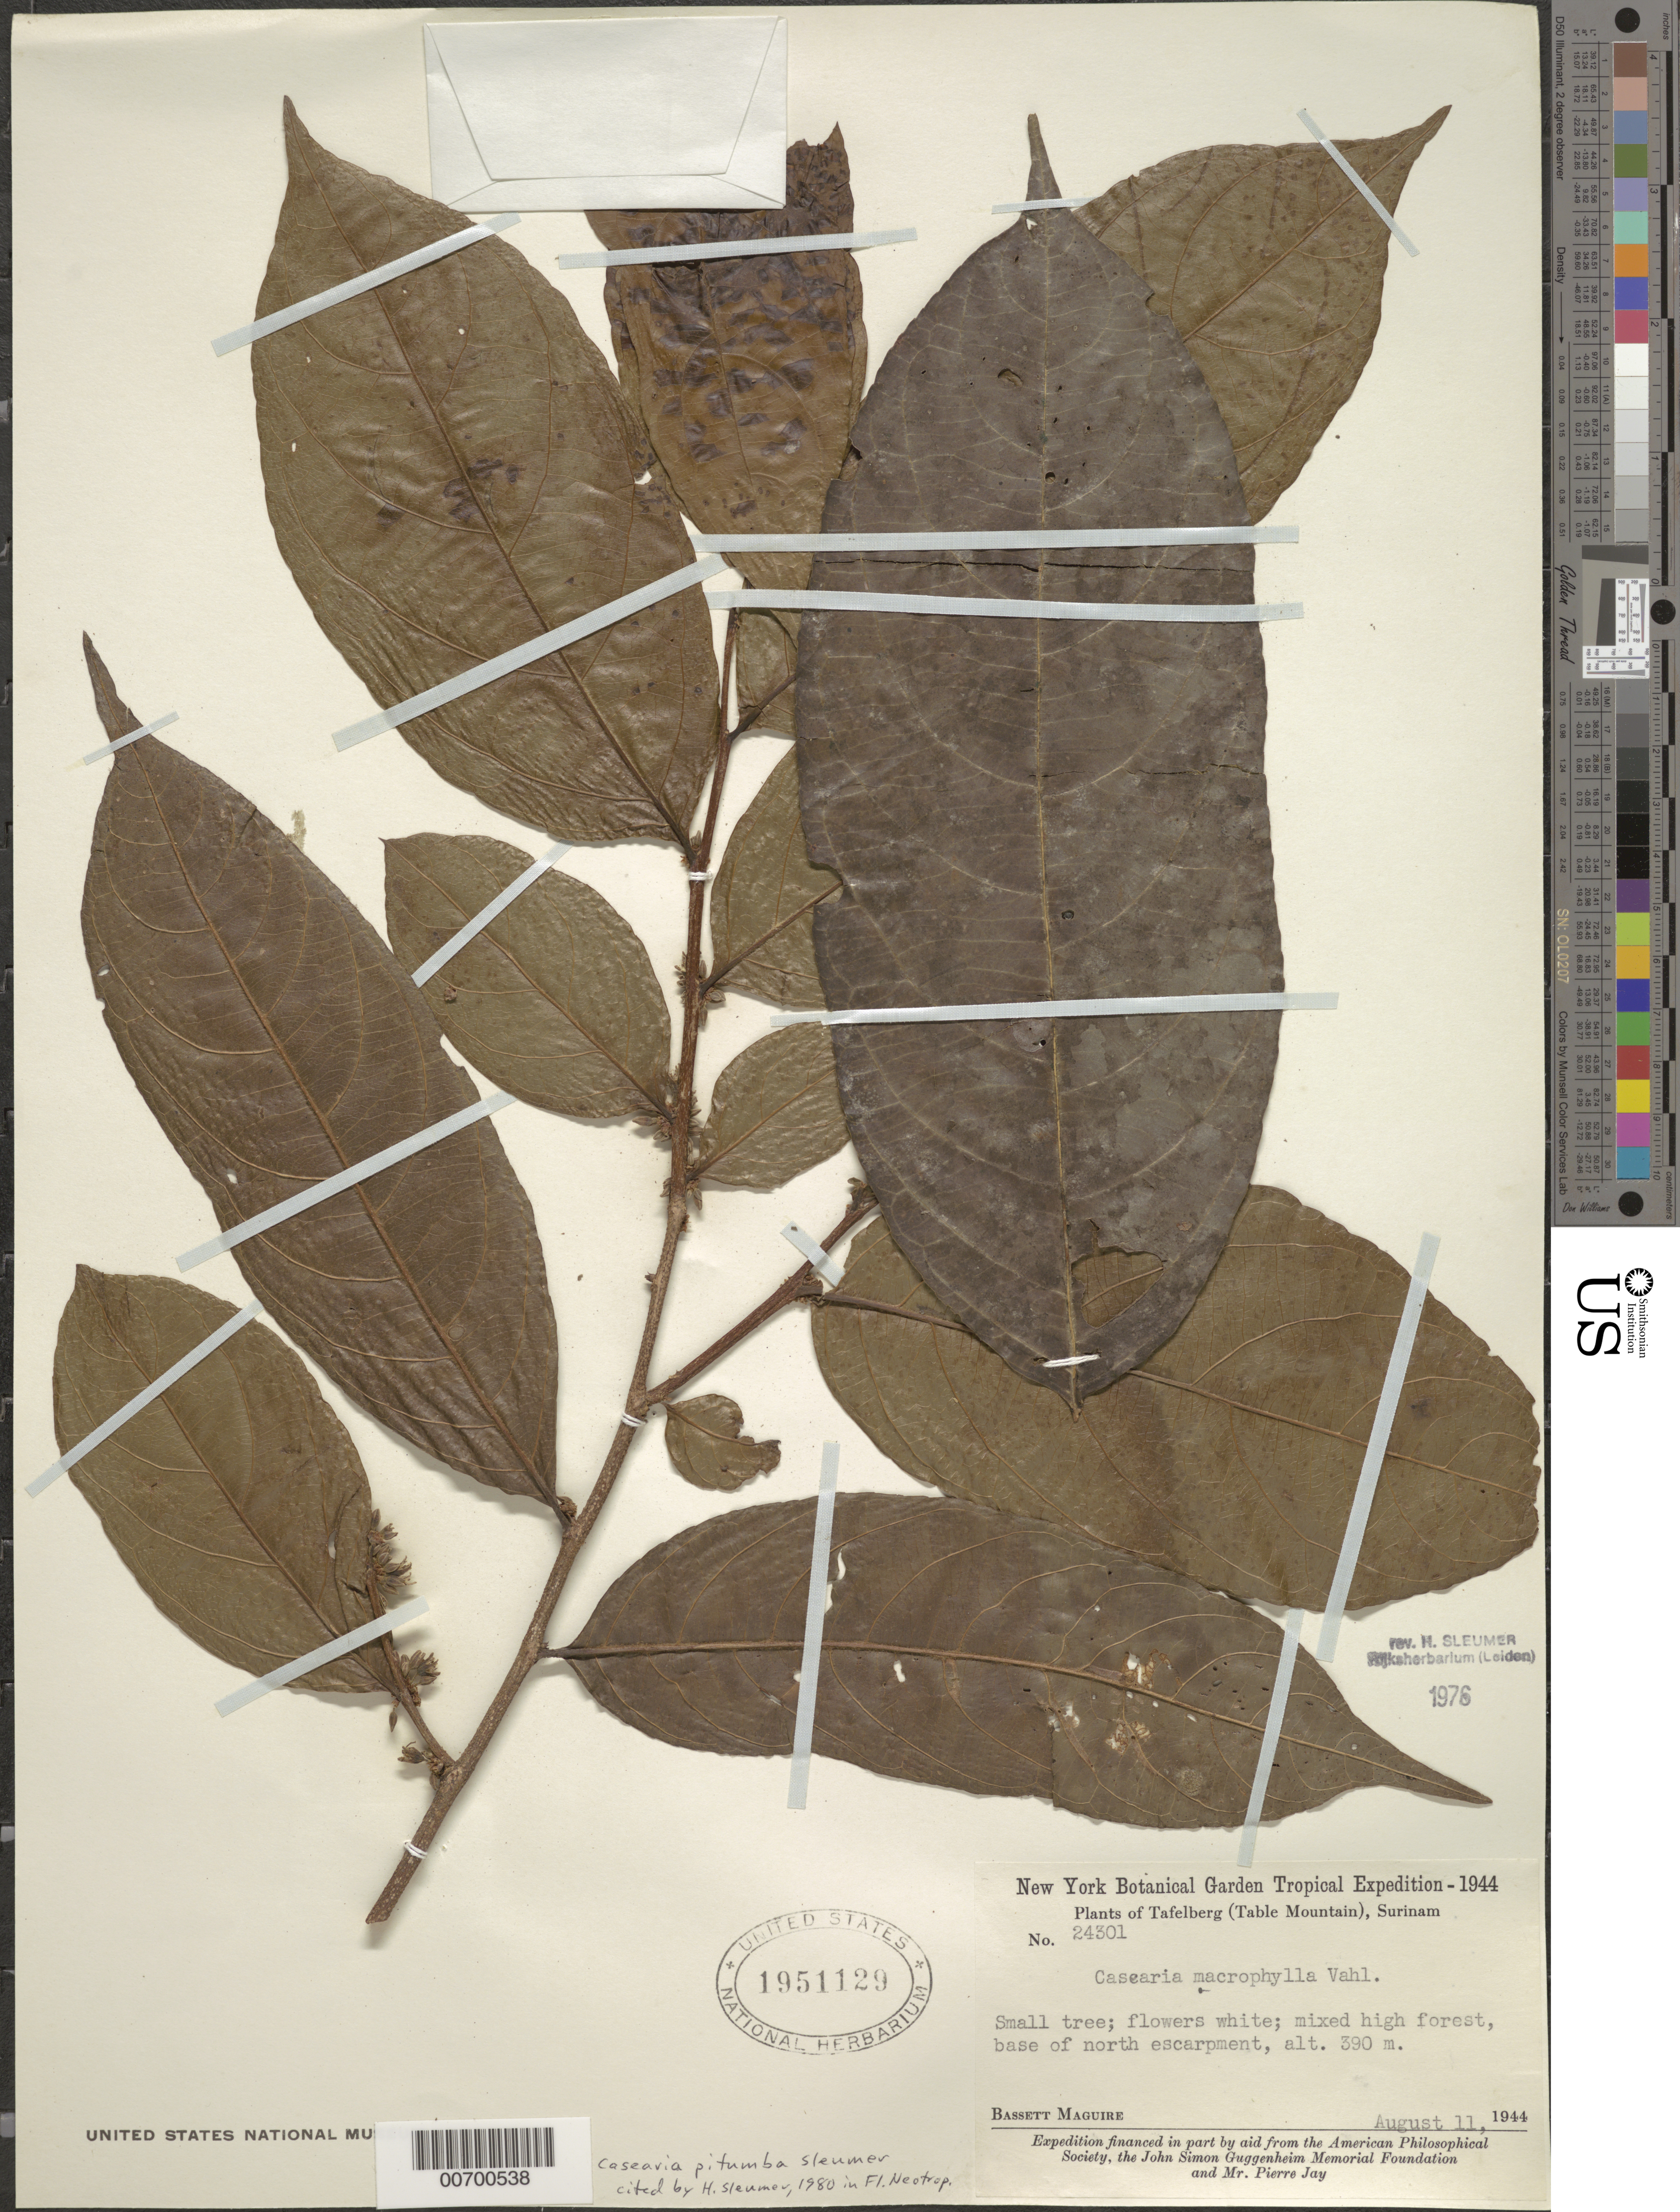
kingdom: Plantae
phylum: Tracheophyta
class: Magnoliopsida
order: Malpighiales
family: Salicaceae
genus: Casearia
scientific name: Casearia pitumba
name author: Sleumer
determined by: Sleumer, H. O.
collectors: B. Maguire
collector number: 24301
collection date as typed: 11-Aug-44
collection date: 1944-08-11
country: Suriname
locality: Tafelberg (Table Mountain), north escarpment base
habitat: Mixed high forest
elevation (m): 390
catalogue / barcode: US 1951129